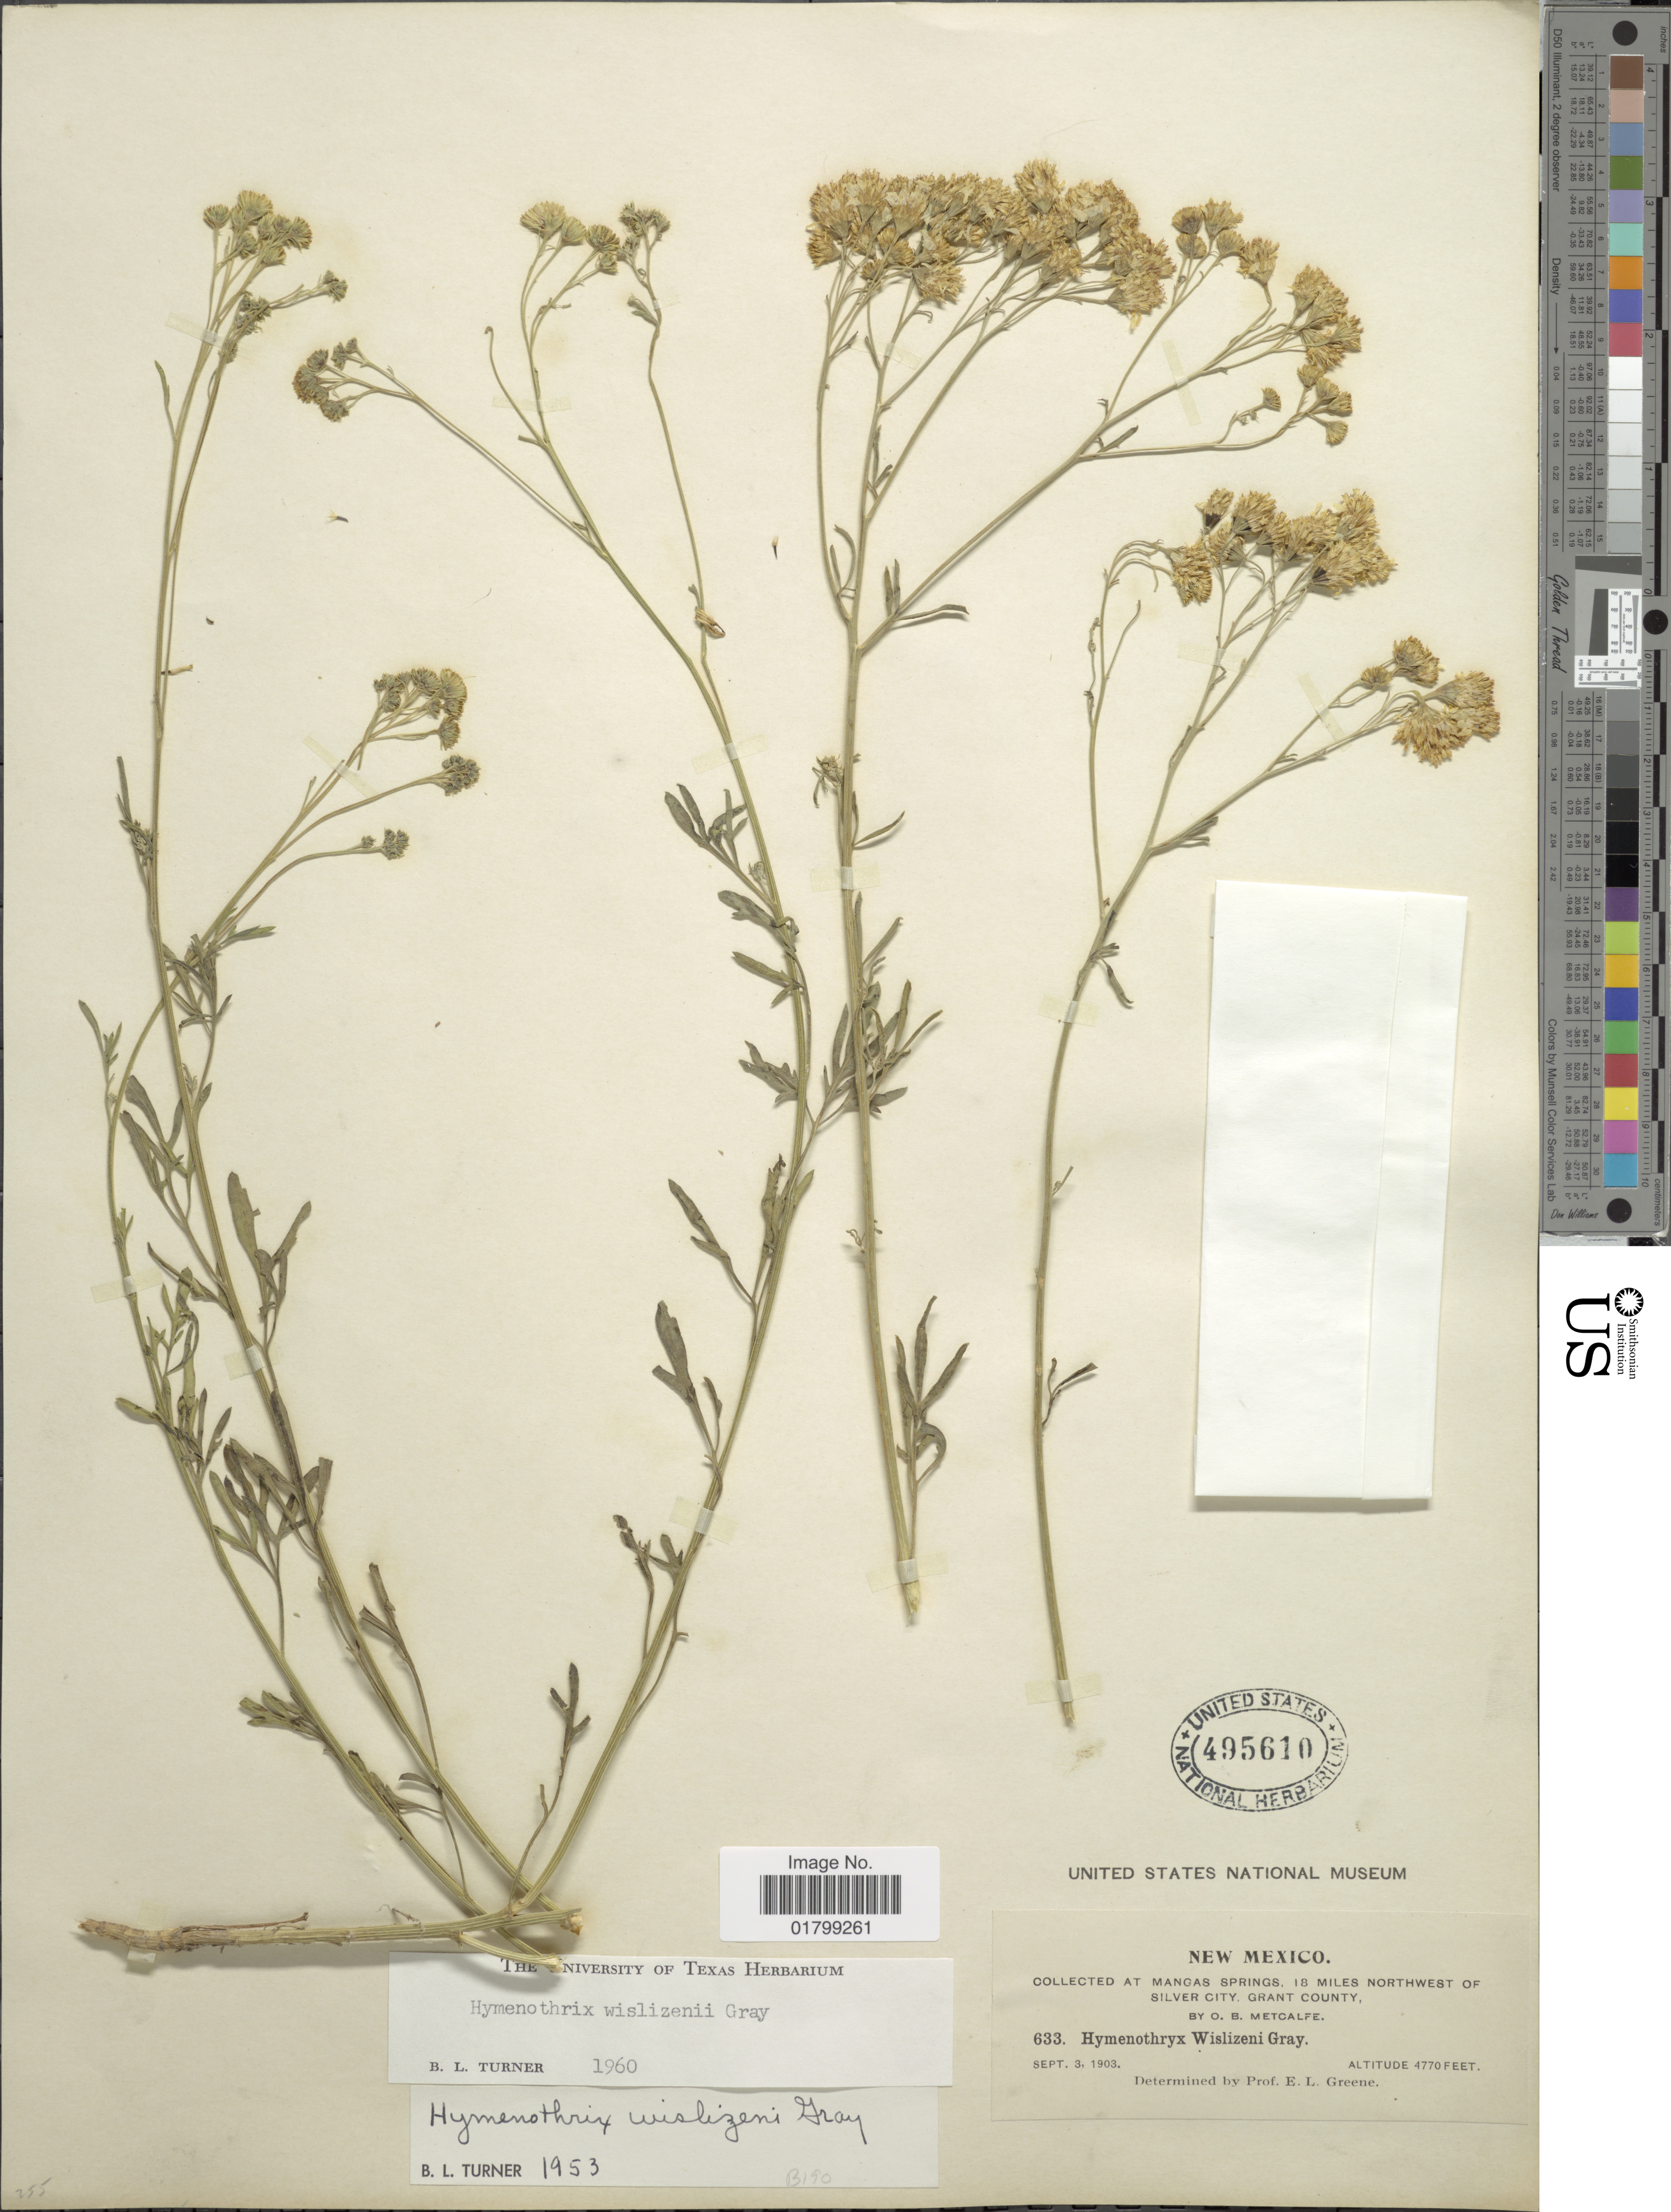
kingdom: Plantae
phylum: Tracheophyta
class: Magnoliopsida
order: Asterales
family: Asteraceae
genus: Hymenothrix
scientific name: Hymenothrix wislizenii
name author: A. Gray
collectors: O. B. Metcalfe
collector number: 633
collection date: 1903-09-03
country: United States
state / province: New Mexico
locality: Mangas Springs, 18 miles northwest of Silver City, Grant County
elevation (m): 1454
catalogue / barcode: US 495610